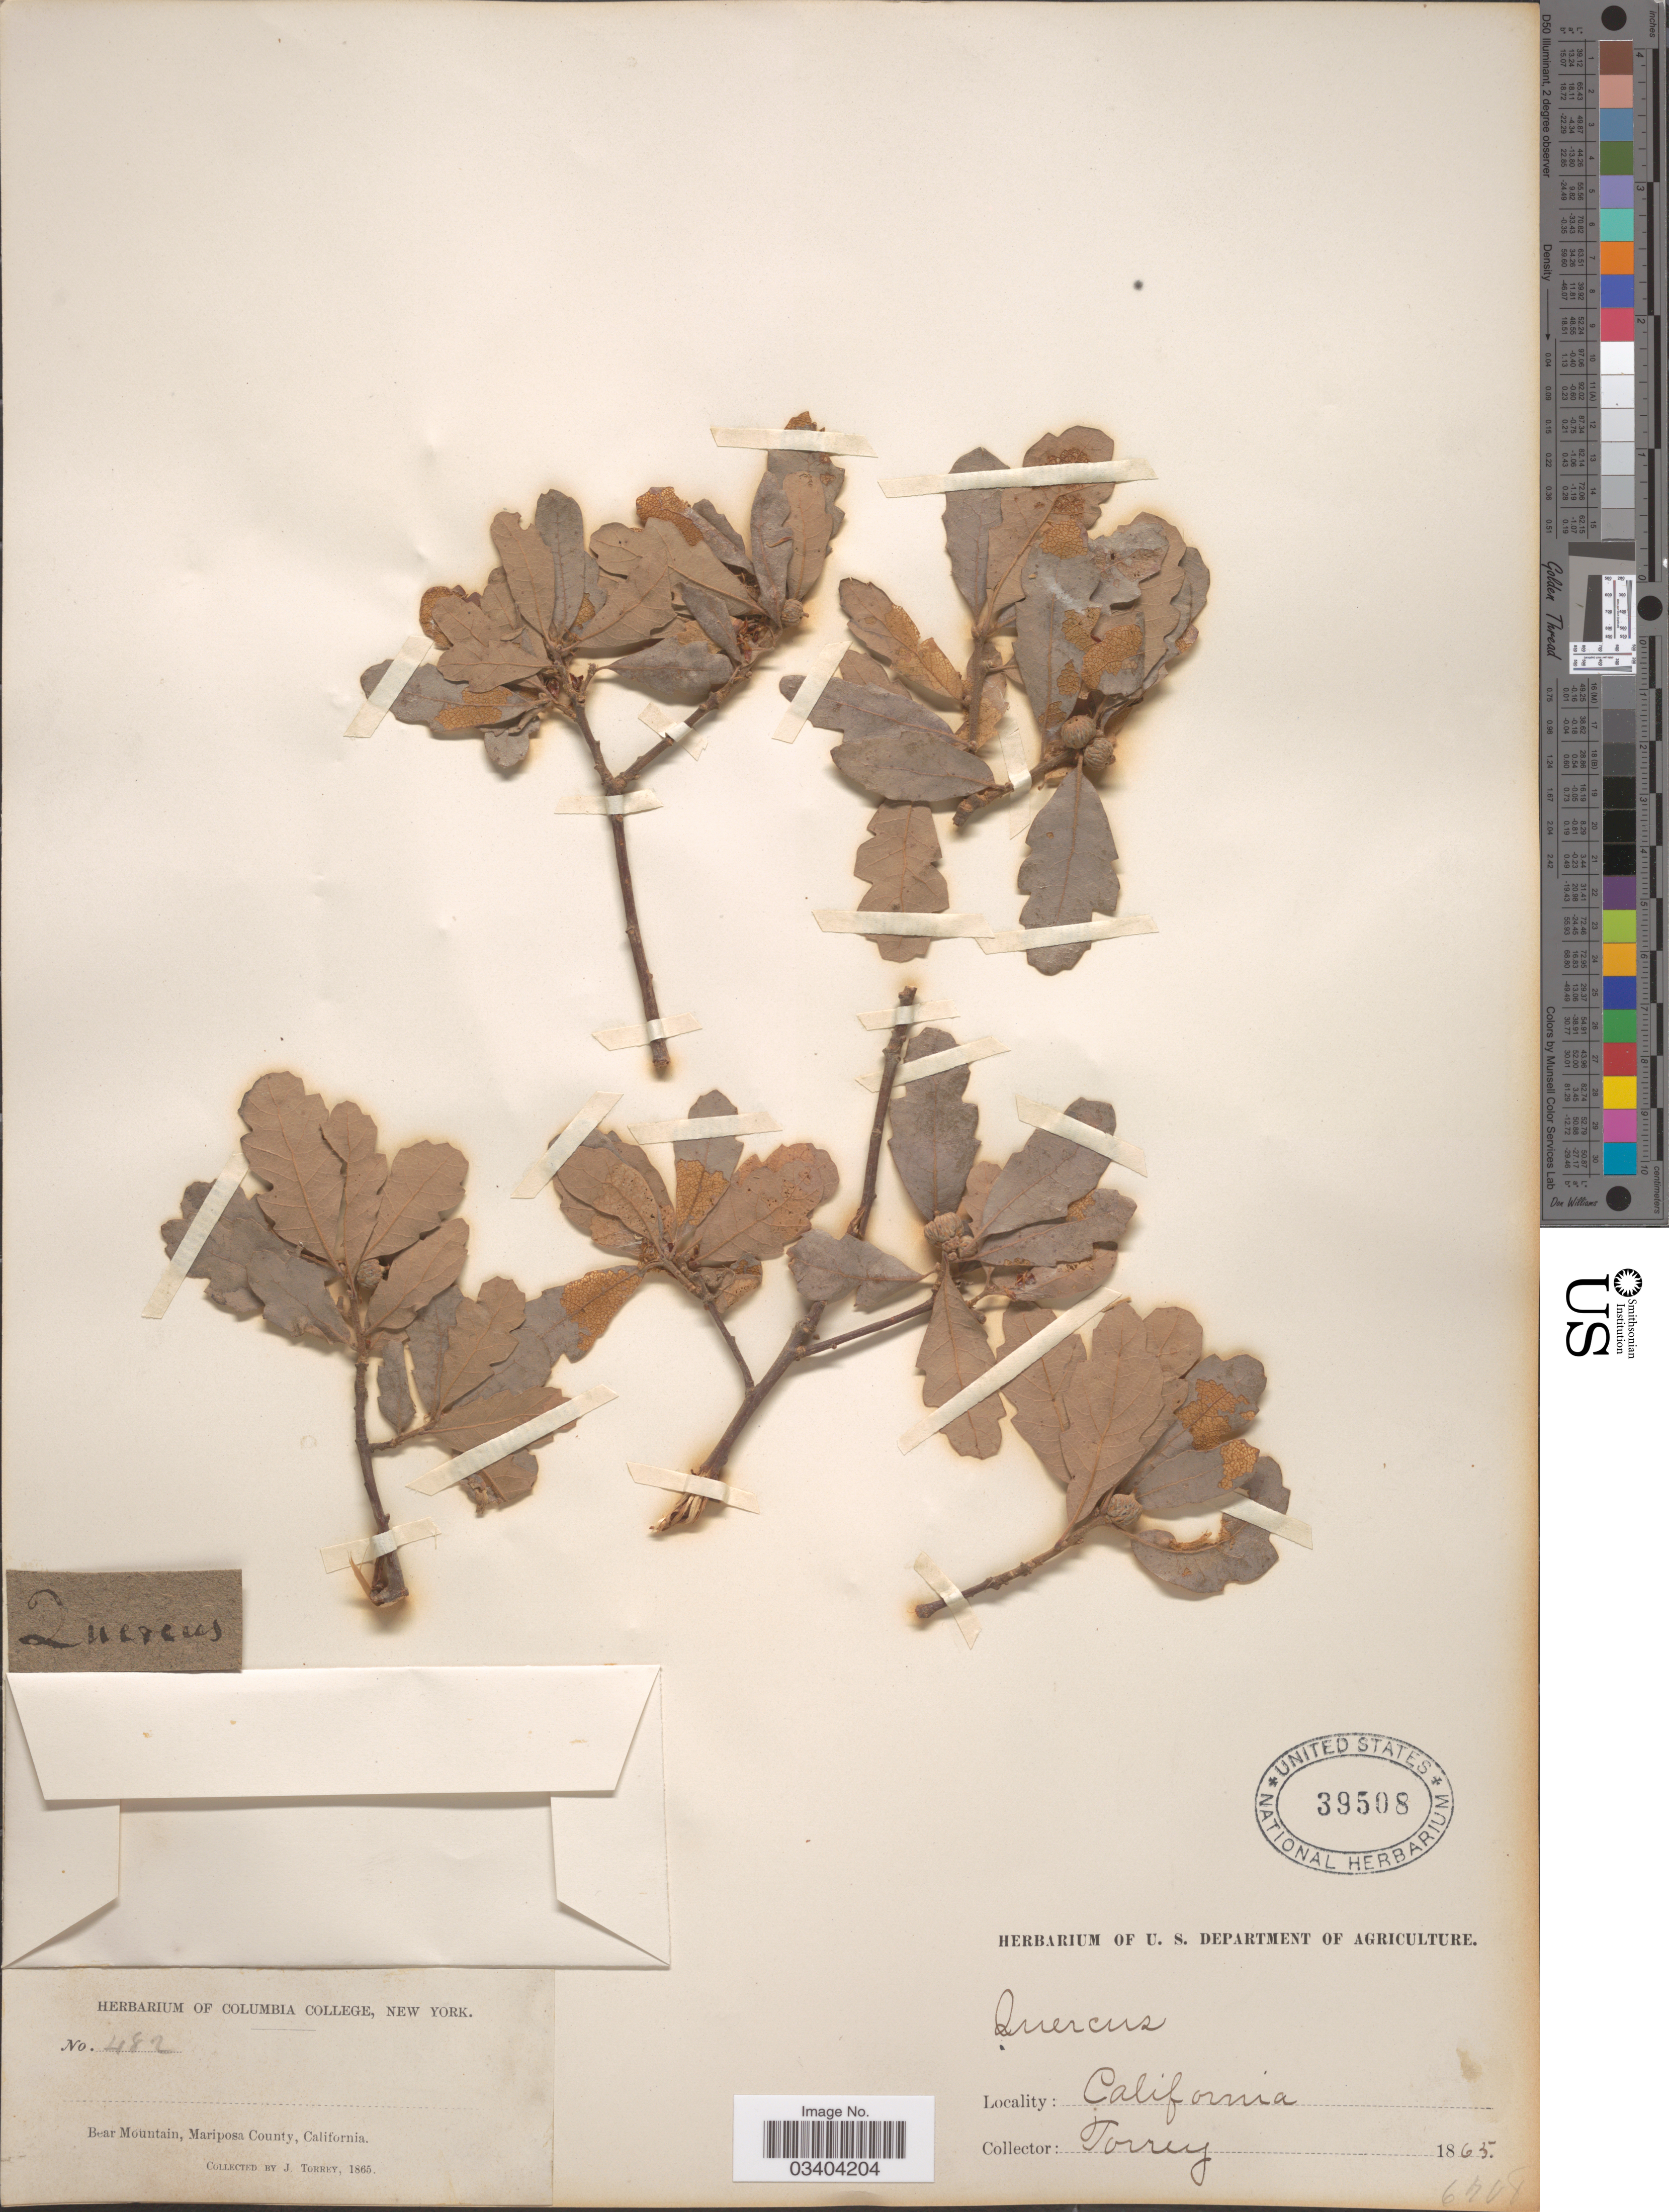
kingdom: Plantae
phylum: Tracheophyta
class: Magnoliopsida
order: Fagales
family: Fagaceae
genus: Quercus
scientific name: Quercus douglasii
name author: Hook. & Arn.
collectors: J. Torrey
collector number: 482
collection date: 1865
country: United States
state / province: California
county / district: Mariposa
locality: Bear Mountain, Mariposa County.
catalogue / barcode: US 39508